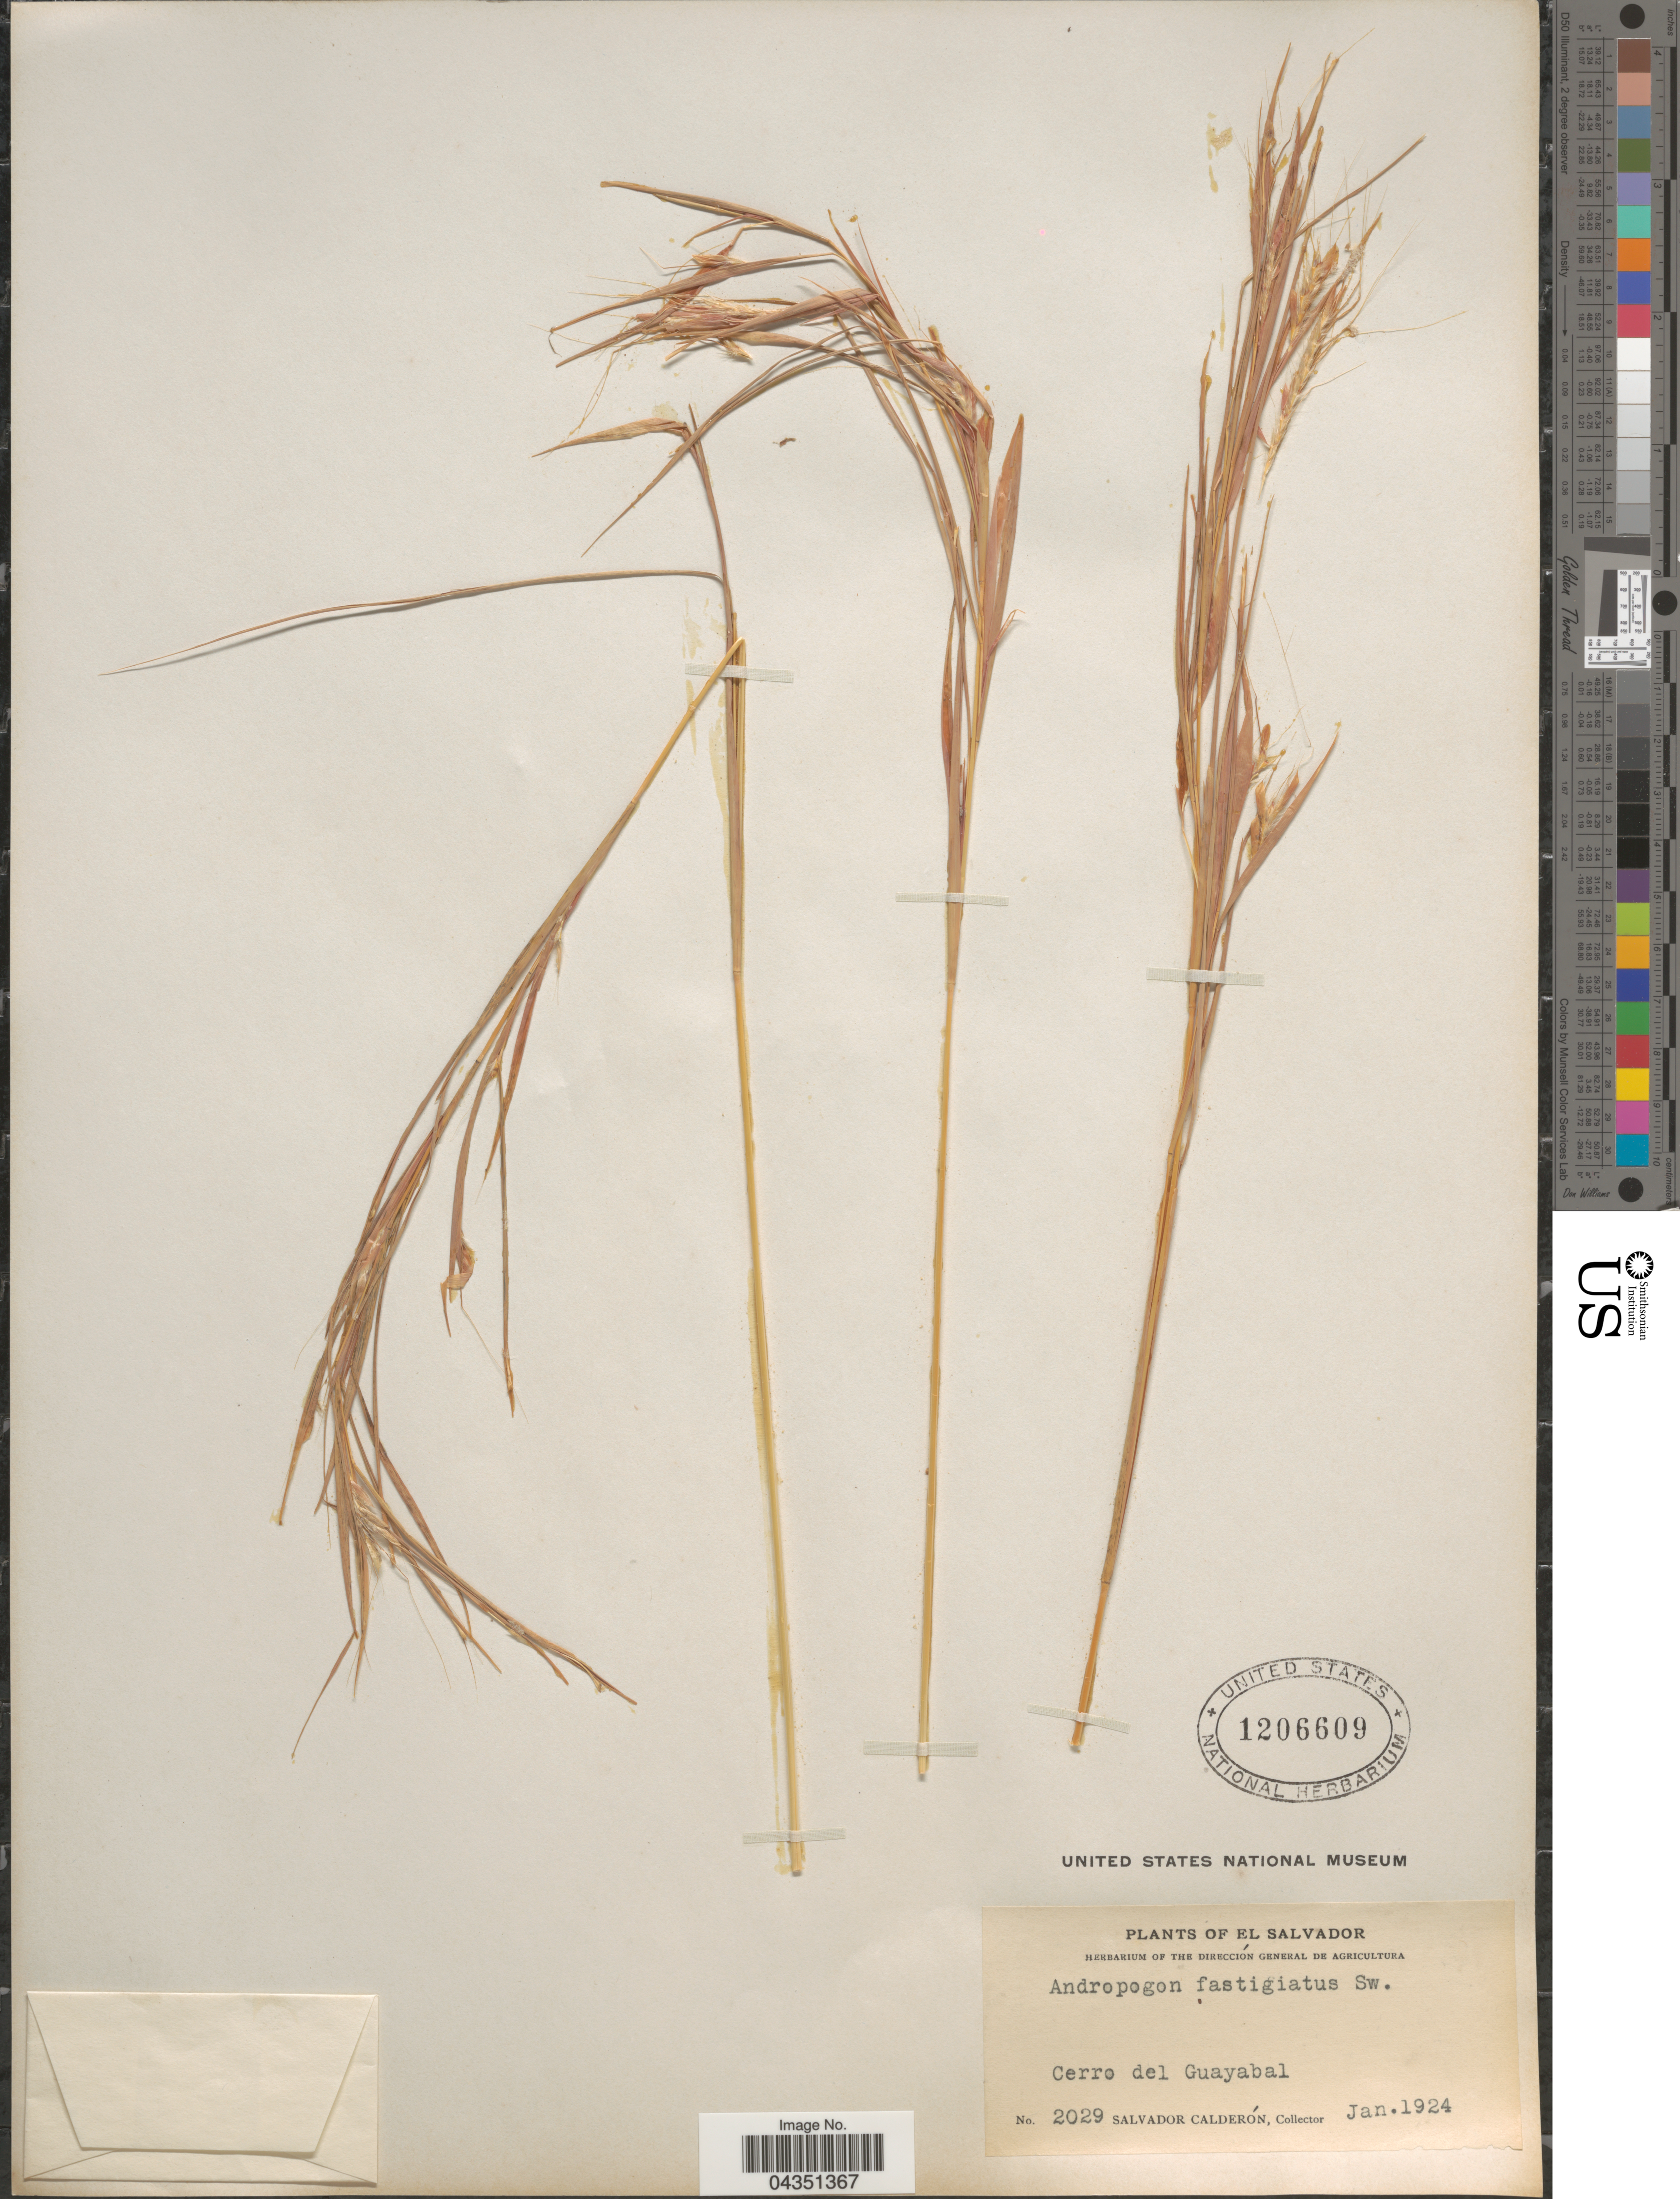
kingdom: Plantae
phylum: Tracheophyta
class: Liliopsida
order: Poales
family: Poaceae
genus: Diectomis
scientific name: Diectomis fastigiata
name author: (Sw.) P. Beauv.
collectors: S. Calderón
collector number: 2029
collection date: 1924-01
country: El Salvador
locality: Cerro del Guayabal.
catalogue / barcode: US 1206609